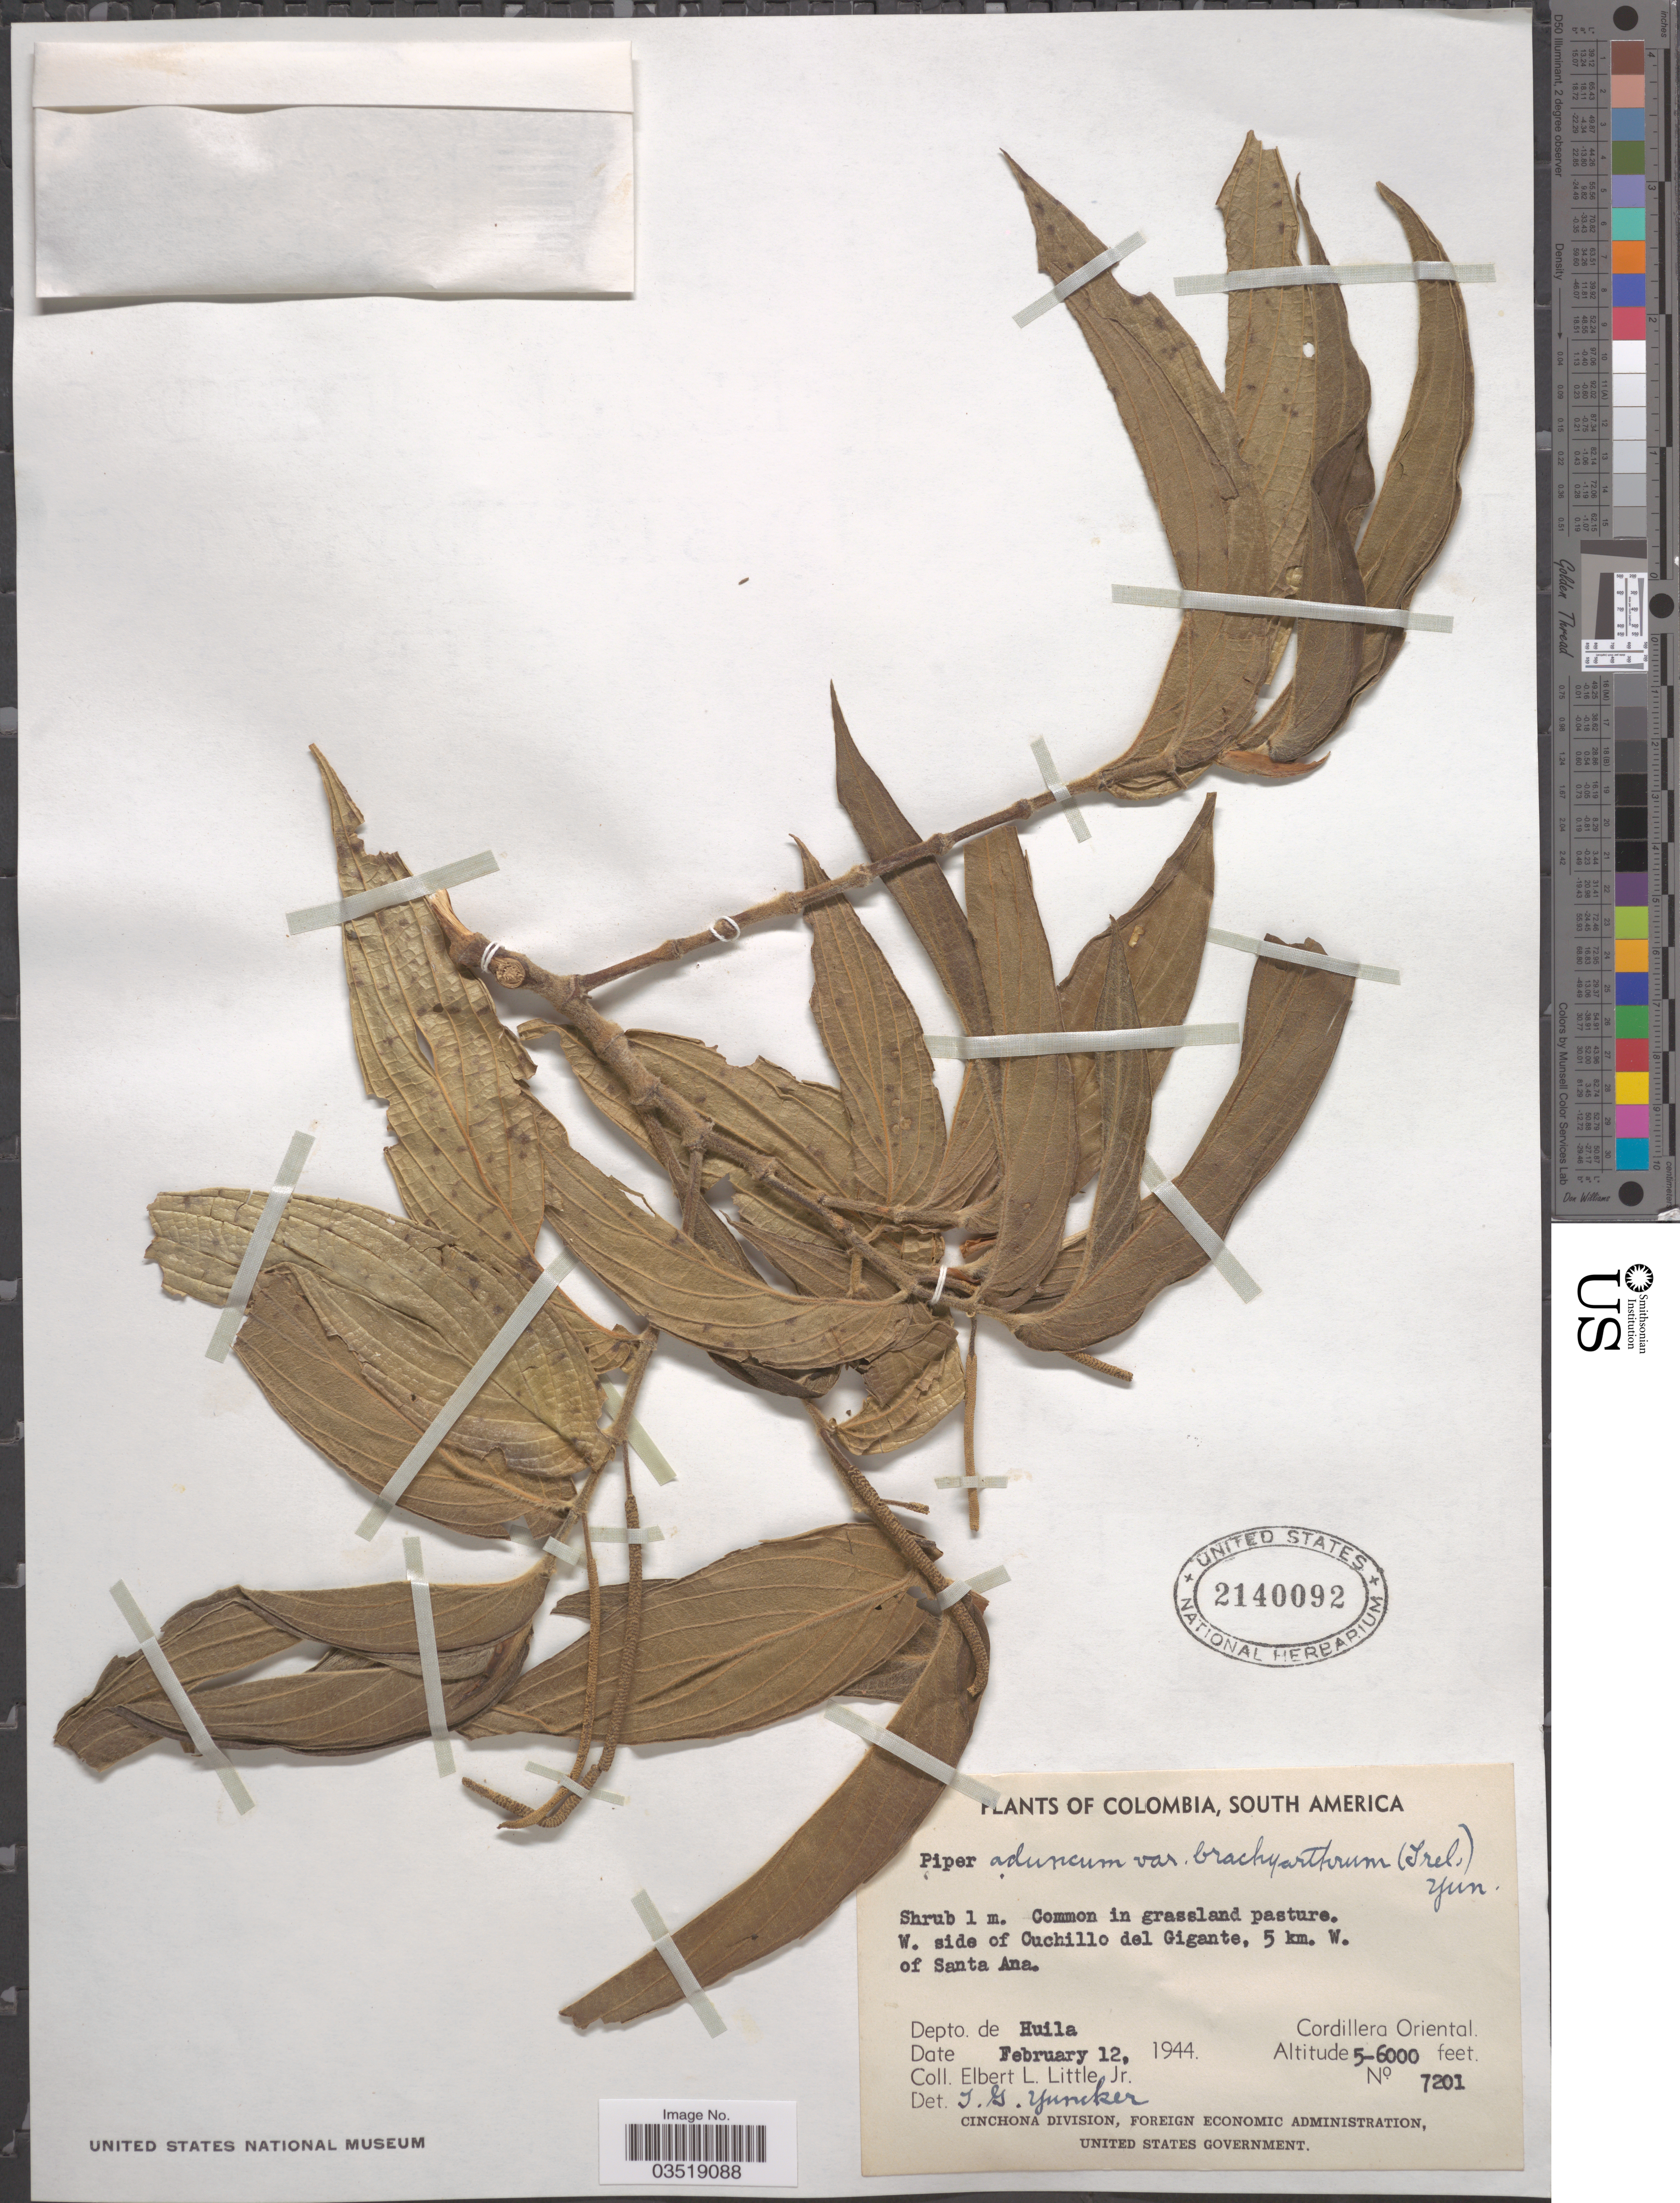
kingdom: Plantae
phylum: Tracheophyta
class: Magnoliopsida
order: Piperales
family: Piperaceae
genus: Piper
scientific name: Piper aduncum var. cordulatum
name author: L.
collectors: E. L. Little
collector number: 7201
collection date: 1944-02-12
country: Colombia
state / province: Huila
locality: W. side of Cuchillo del Gigante, 5 km. W. of Santa Ana. Depto. de Huila. Cordillera Oriental.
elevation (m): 1524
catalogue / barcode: US 2140092